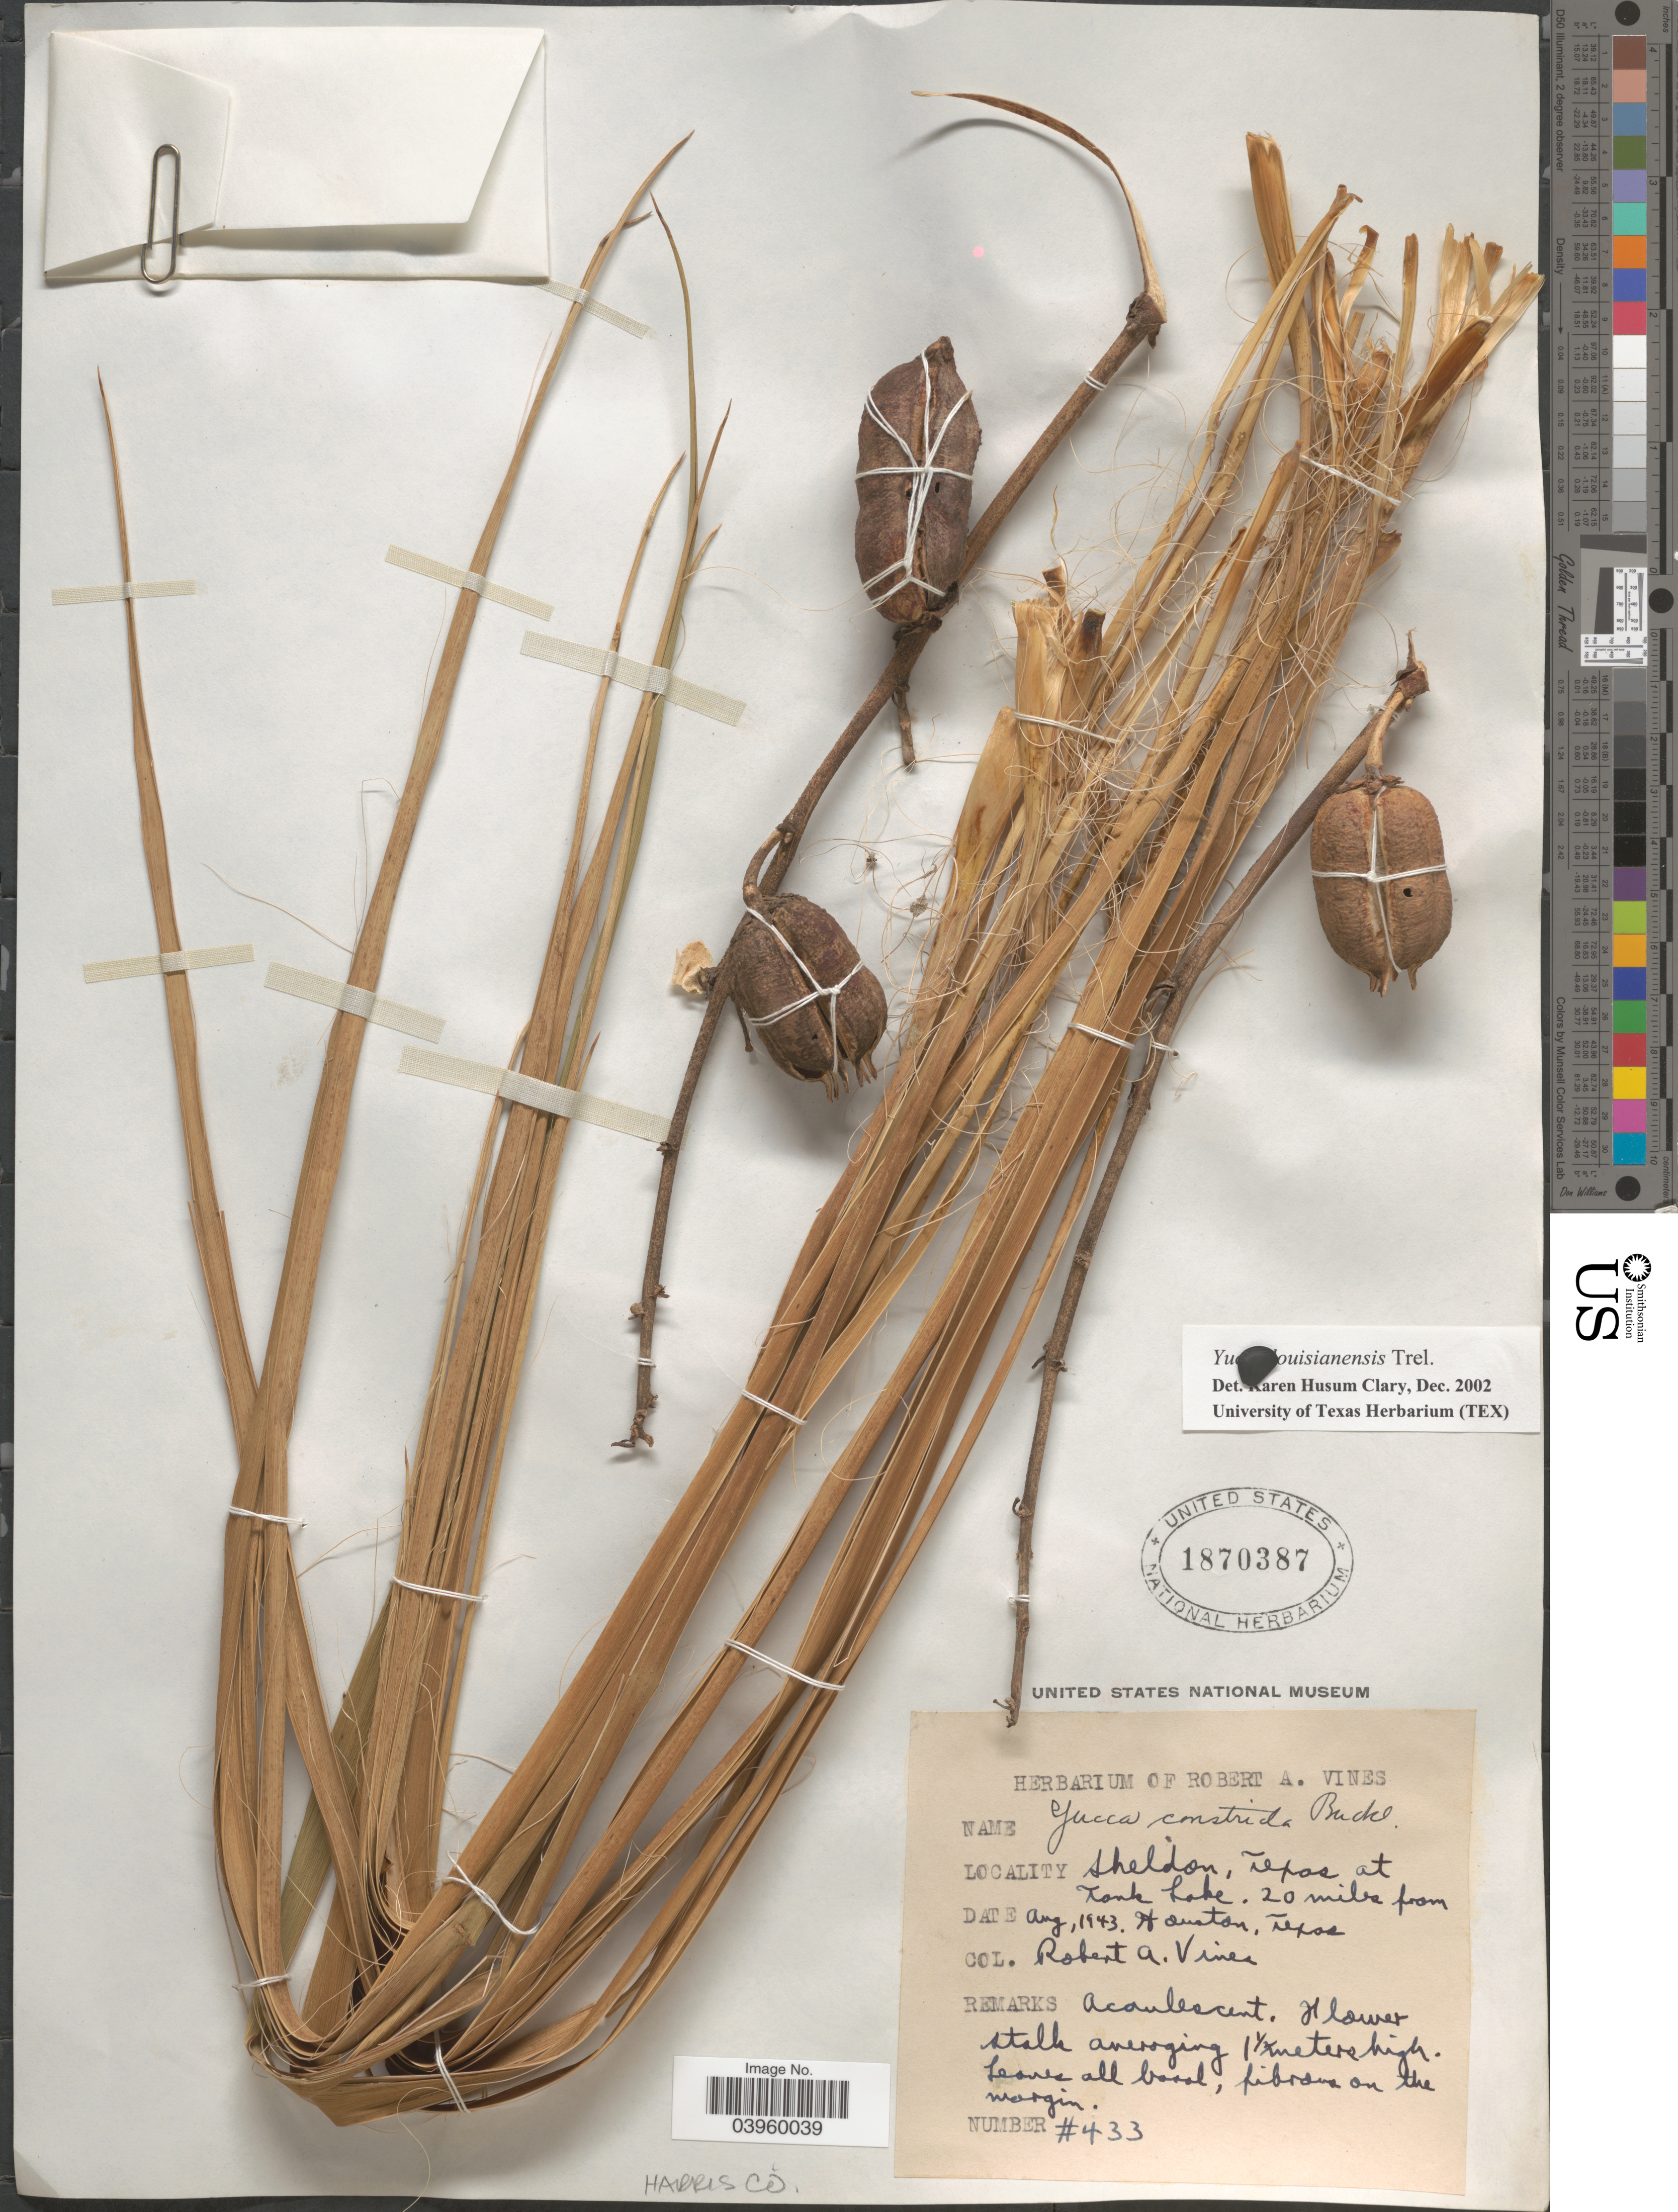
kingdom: Plantae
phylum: Tracheophyta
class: Liliopsida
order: Asparagales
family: Asparagaceae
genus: Yucca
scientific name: Yucca louisianensis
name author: Trel.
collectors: R. Vines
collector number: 433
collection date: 1943-08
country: United States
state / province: Texas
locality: Sheldon, at Tank Lake. 20 miles from Mt Auston. Harris Co.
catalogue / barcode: US 1870387